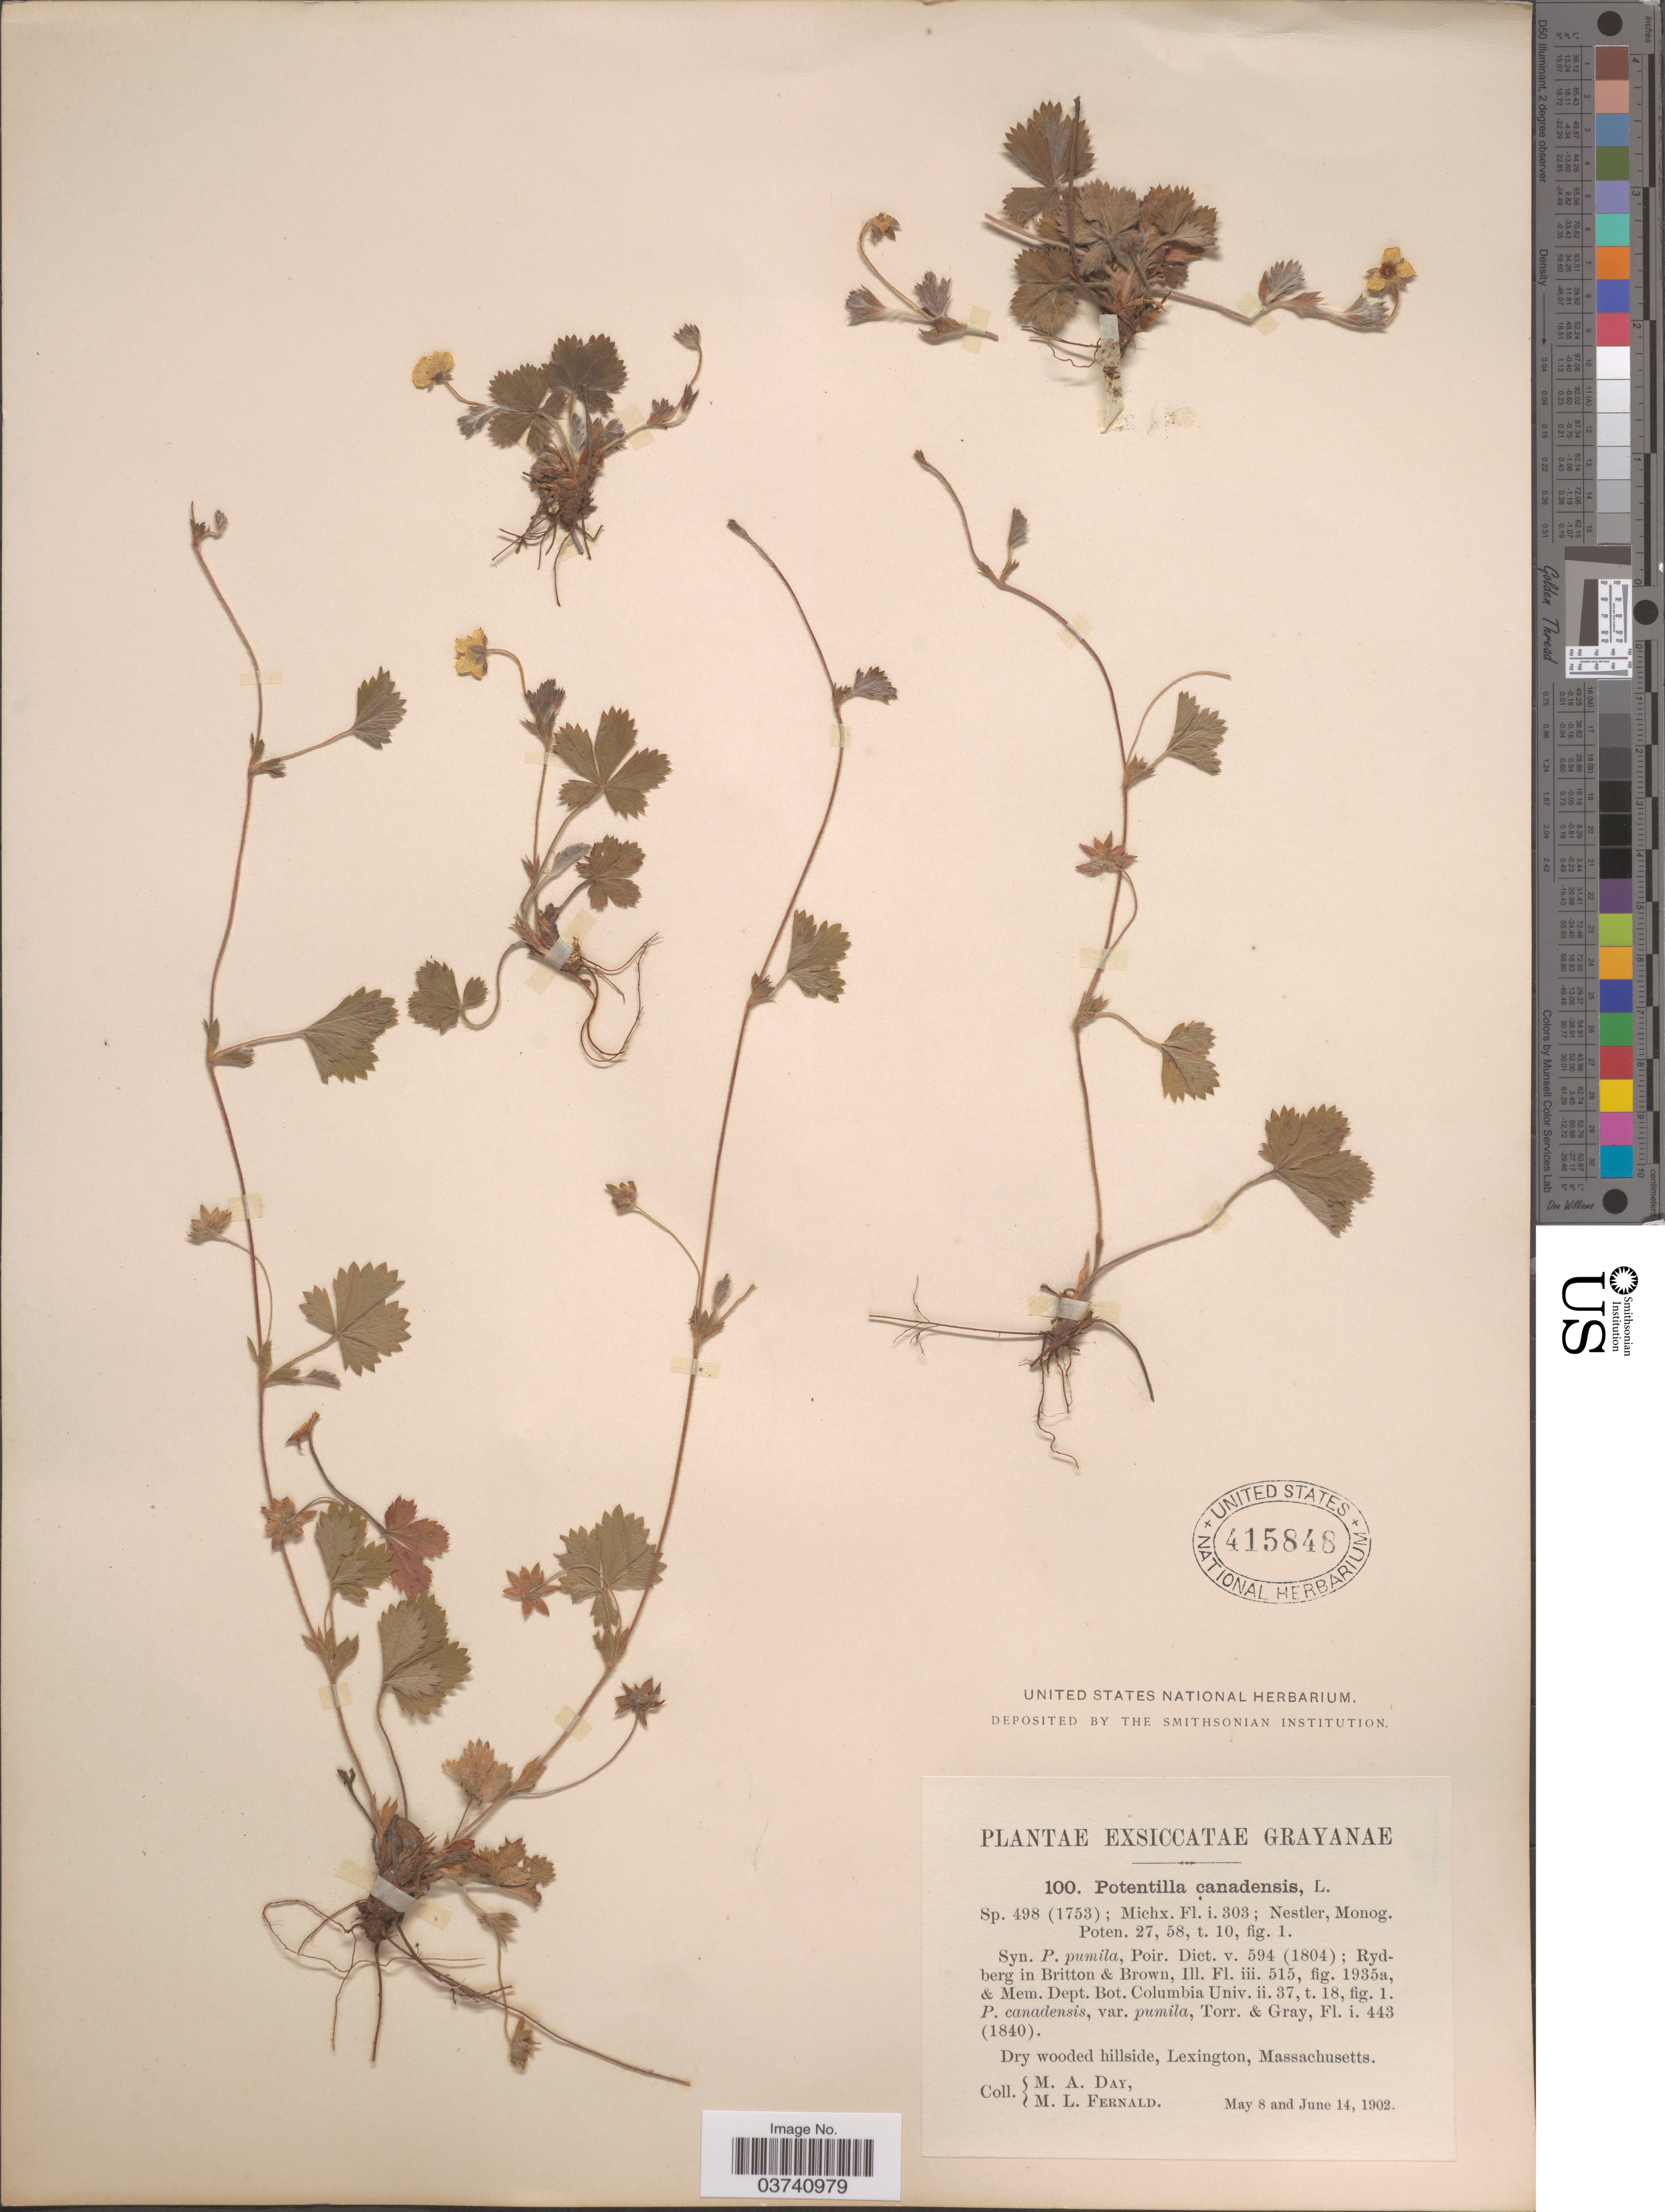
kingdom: Plantae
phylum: Tracheophyta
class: Magnoliopsida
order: Rosales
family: Rosaceae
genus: Potentilla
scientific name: Potentilla canadensis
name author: L.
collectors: M. Day & M. L. Fernald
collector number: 100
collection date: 1902-05-08/1902-06-14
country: United States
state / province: Massachusetts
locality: Lexington.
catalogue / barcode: US 415848